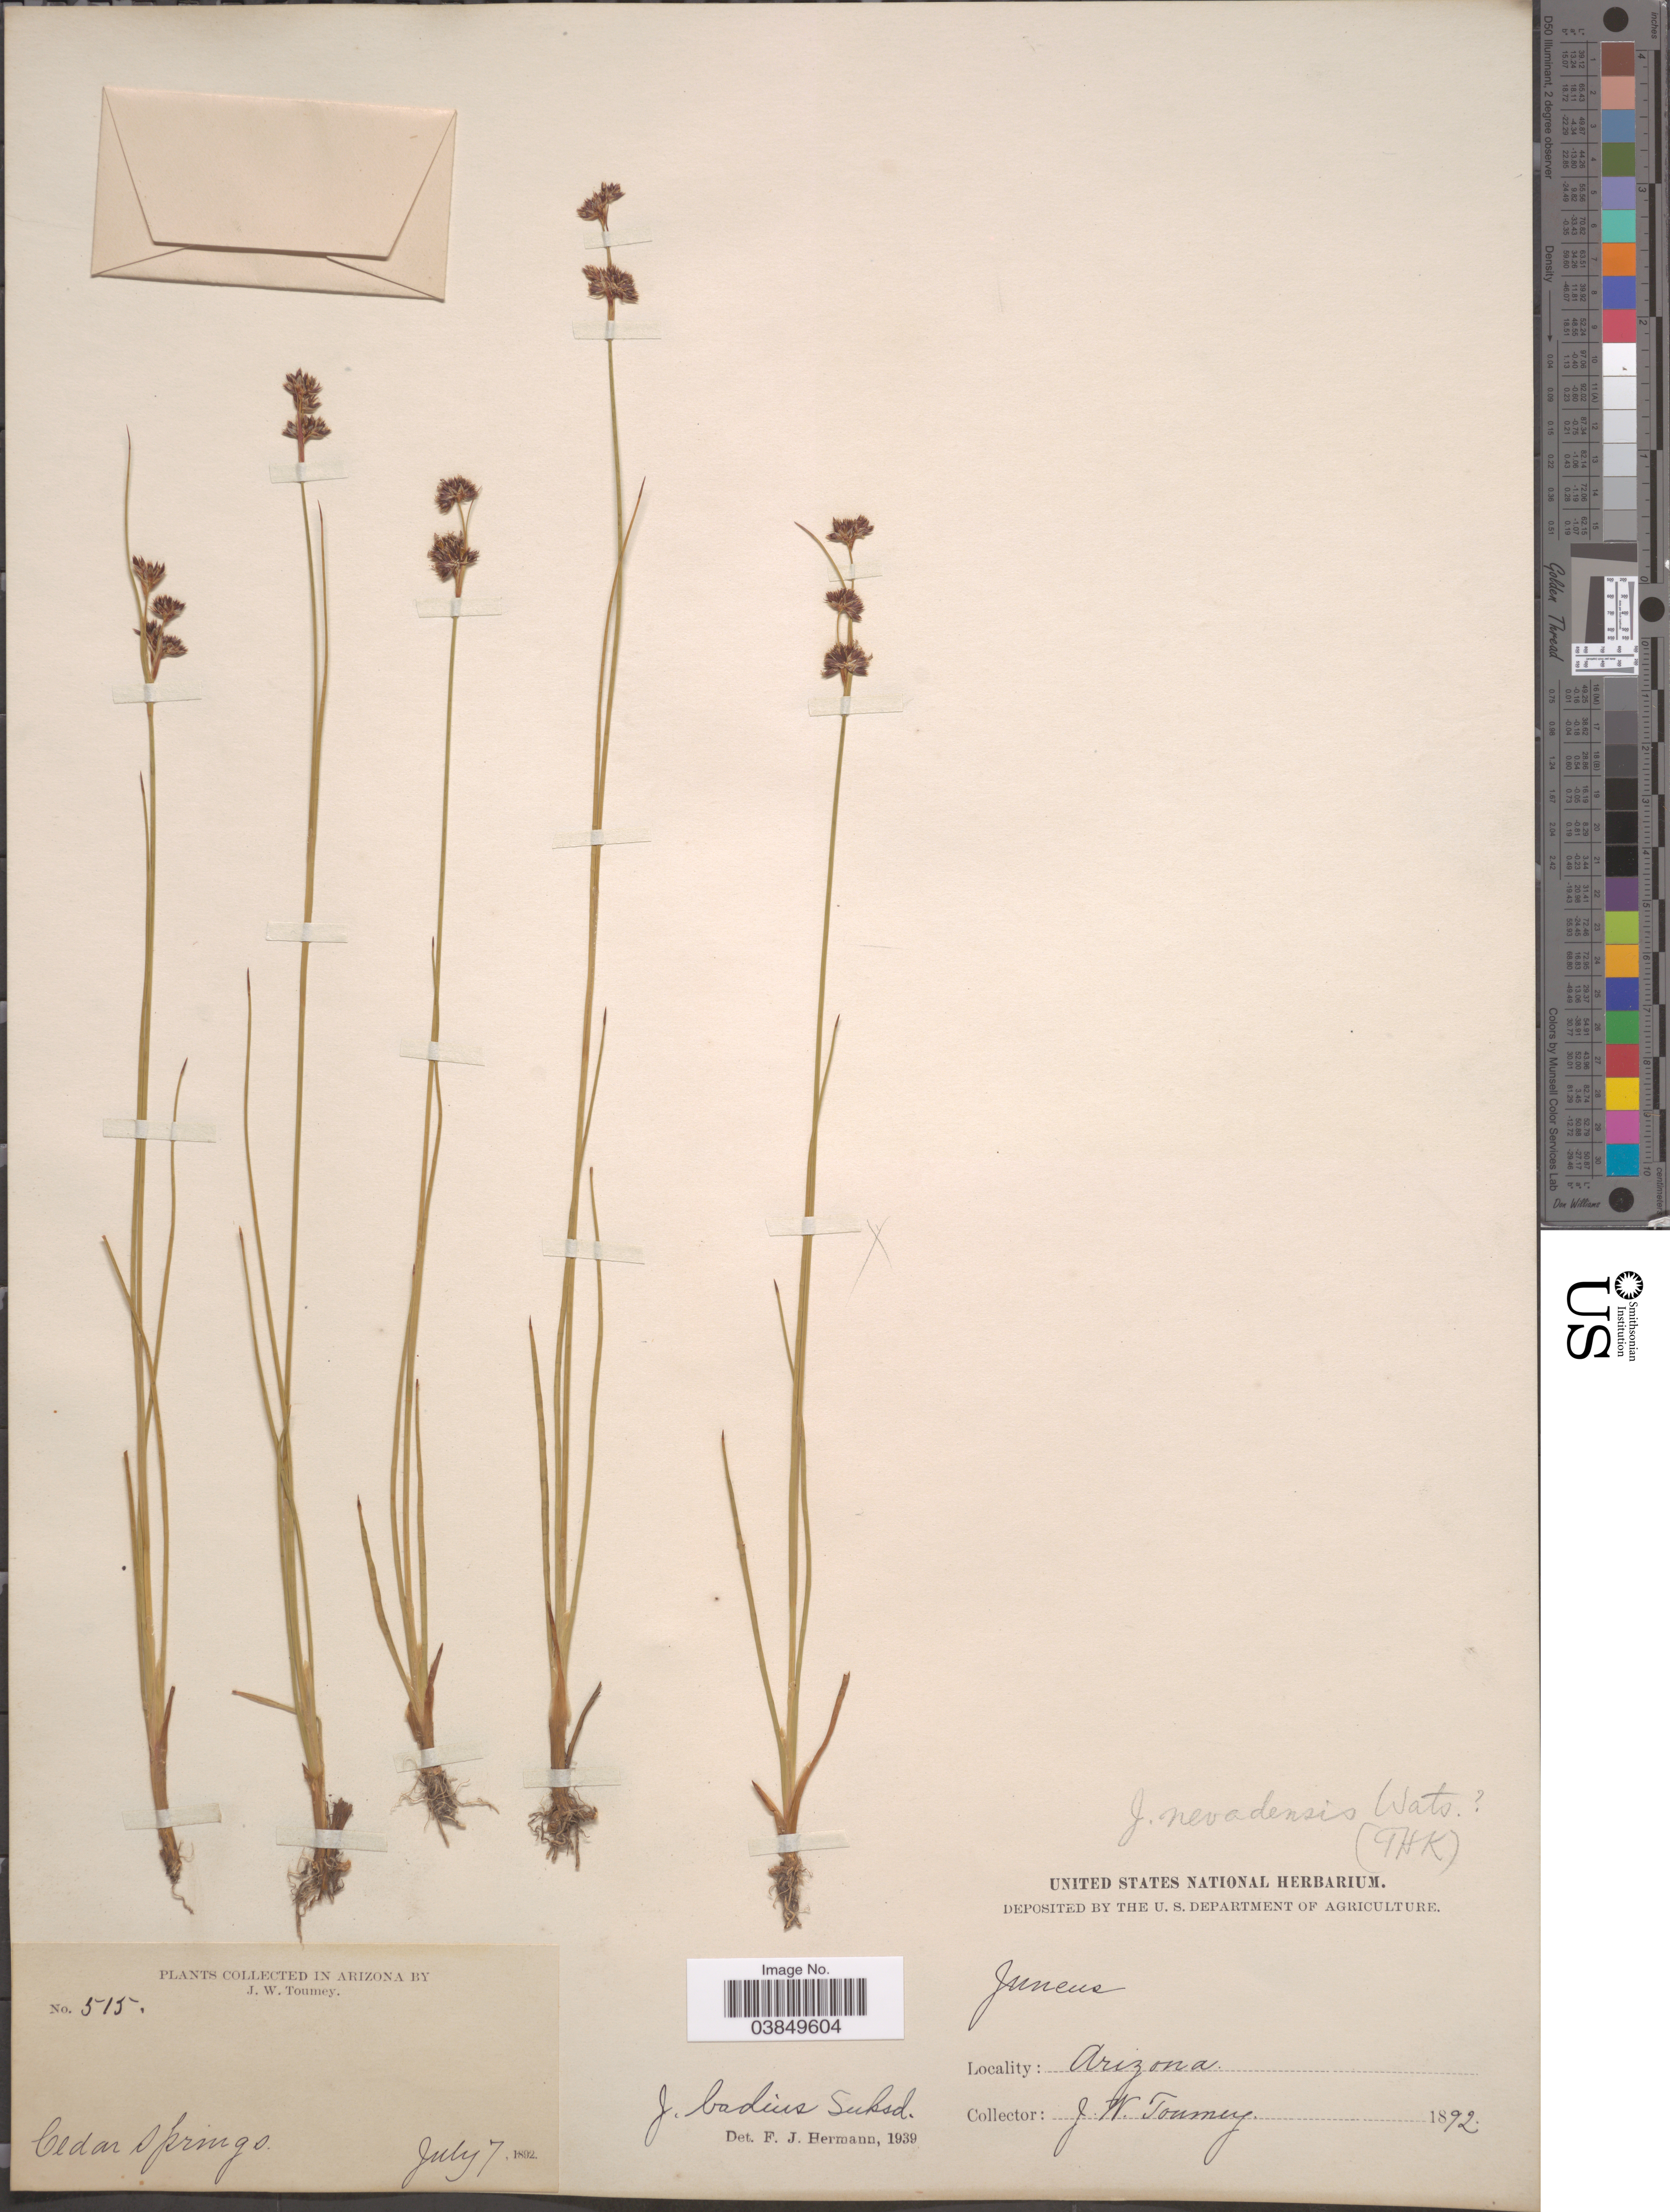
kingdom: Plantae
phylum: Tracheophyta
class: Liliopsida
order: Poales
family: Juncaceae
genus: Juncus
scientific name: Juncus badius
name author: Suksd.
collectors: J. W. Toumey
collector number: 515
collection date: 1892-07-07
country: United States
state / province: Arizona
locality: Cedar Springs.